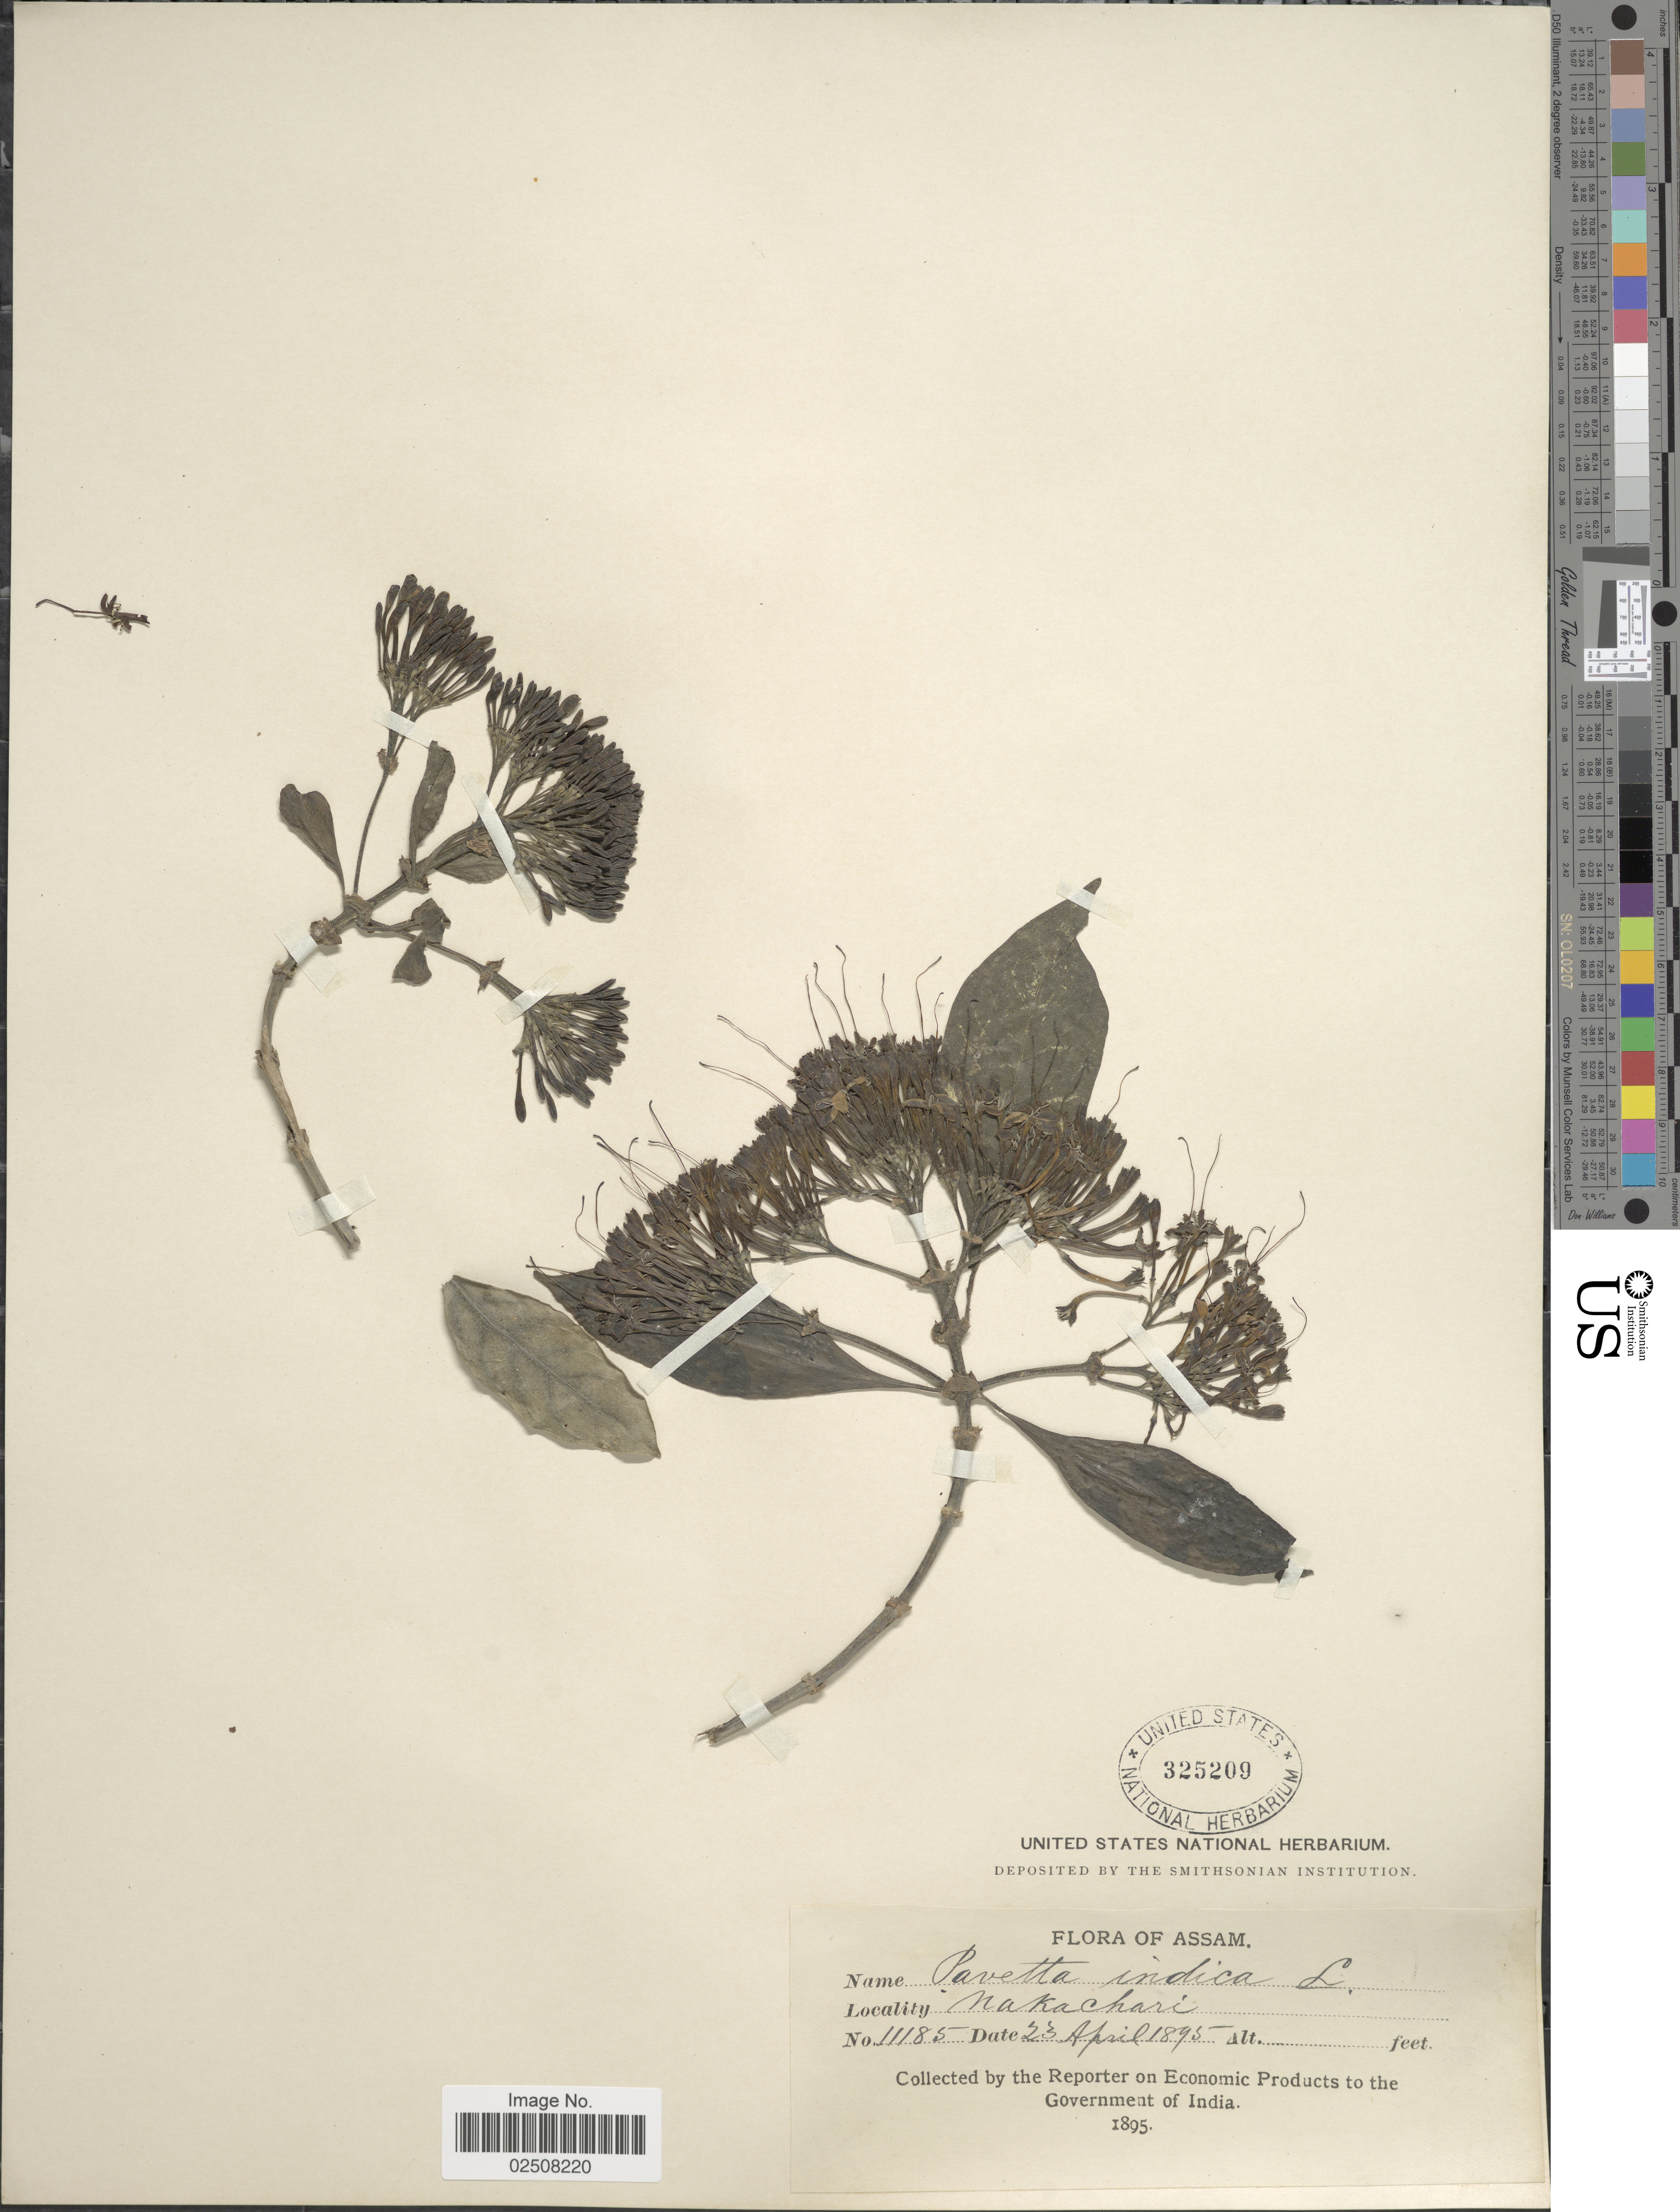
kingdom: Plantae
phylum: Tracheophyta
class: Magnoliopsida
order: Gentianales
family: Rubiaceae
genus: Pavetta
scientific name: Pavetta indica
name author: L.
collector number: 11185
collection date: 1895-04-23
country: India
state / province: Assam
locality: Nakachari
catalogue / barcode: US 325209